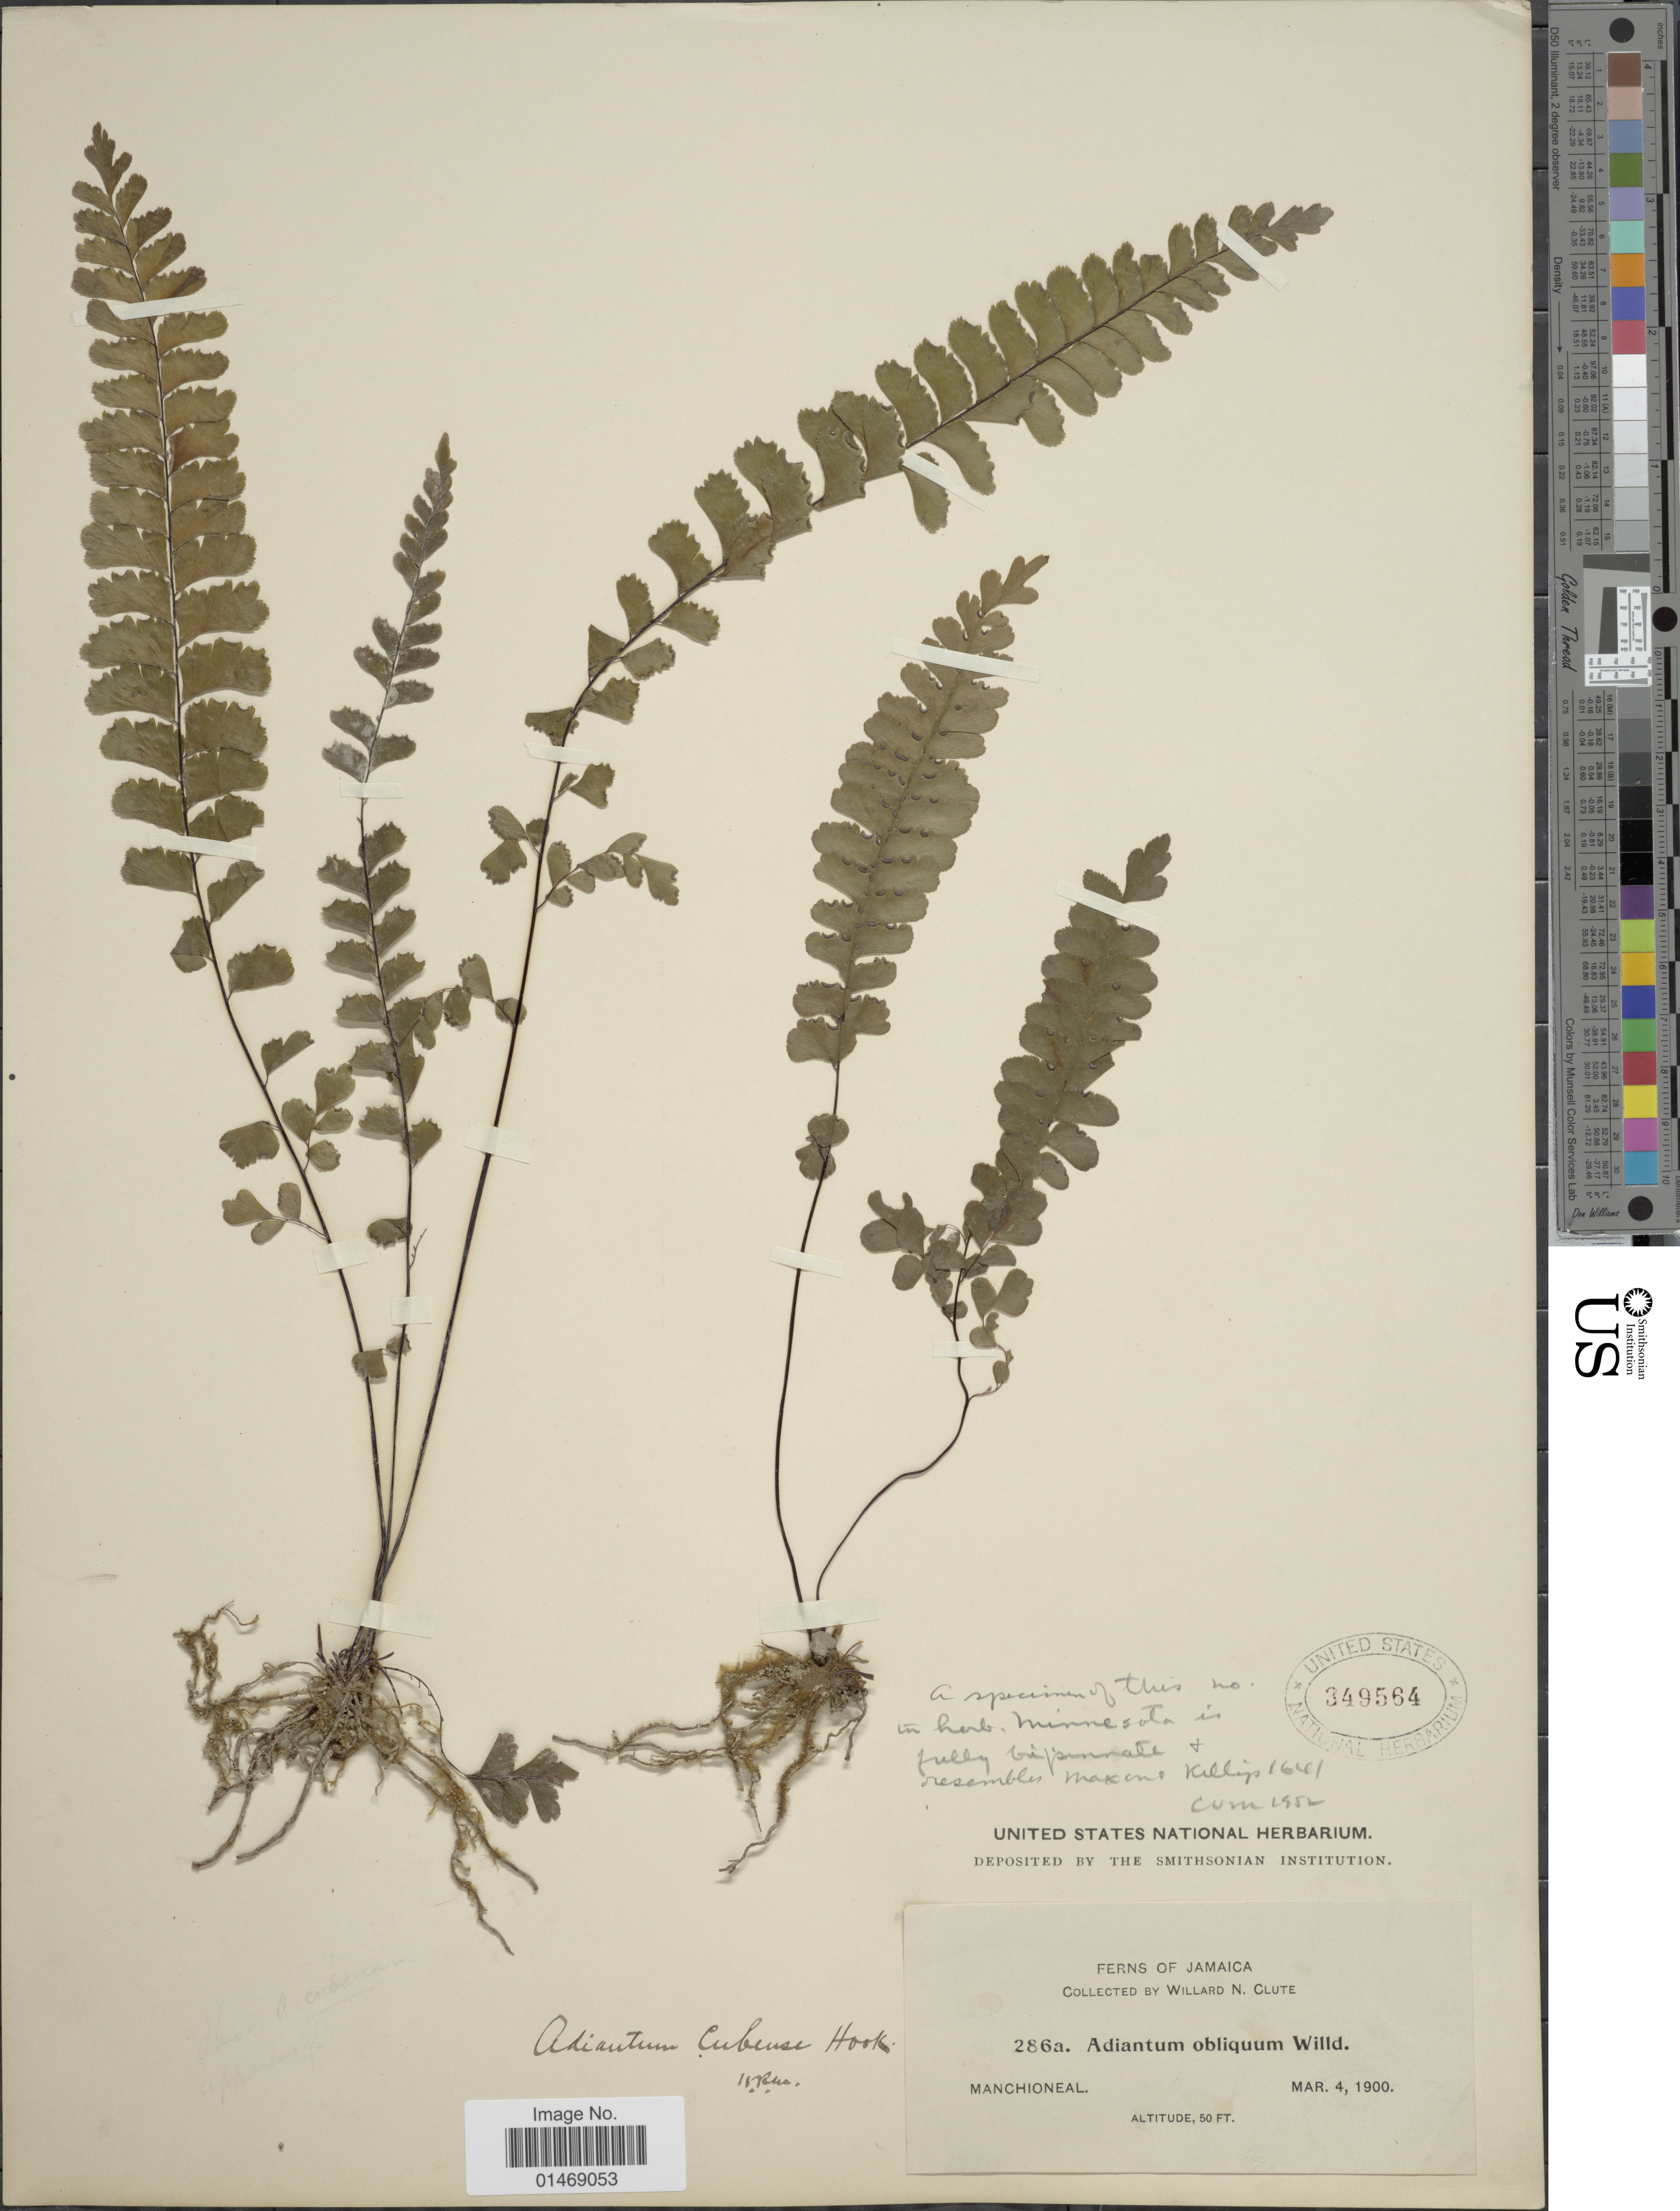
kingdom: Plantae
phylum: Tracheophyta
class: Polypodiopsida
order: Polypodiales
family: Pteridaceae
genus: Adiantum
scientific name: Adiantum melanoleucum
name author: Willd.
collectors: W. N. Clute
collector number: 286a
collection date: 1900-03-04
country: Jamaica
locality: Machioneal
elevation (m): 15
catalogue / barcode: US 349564